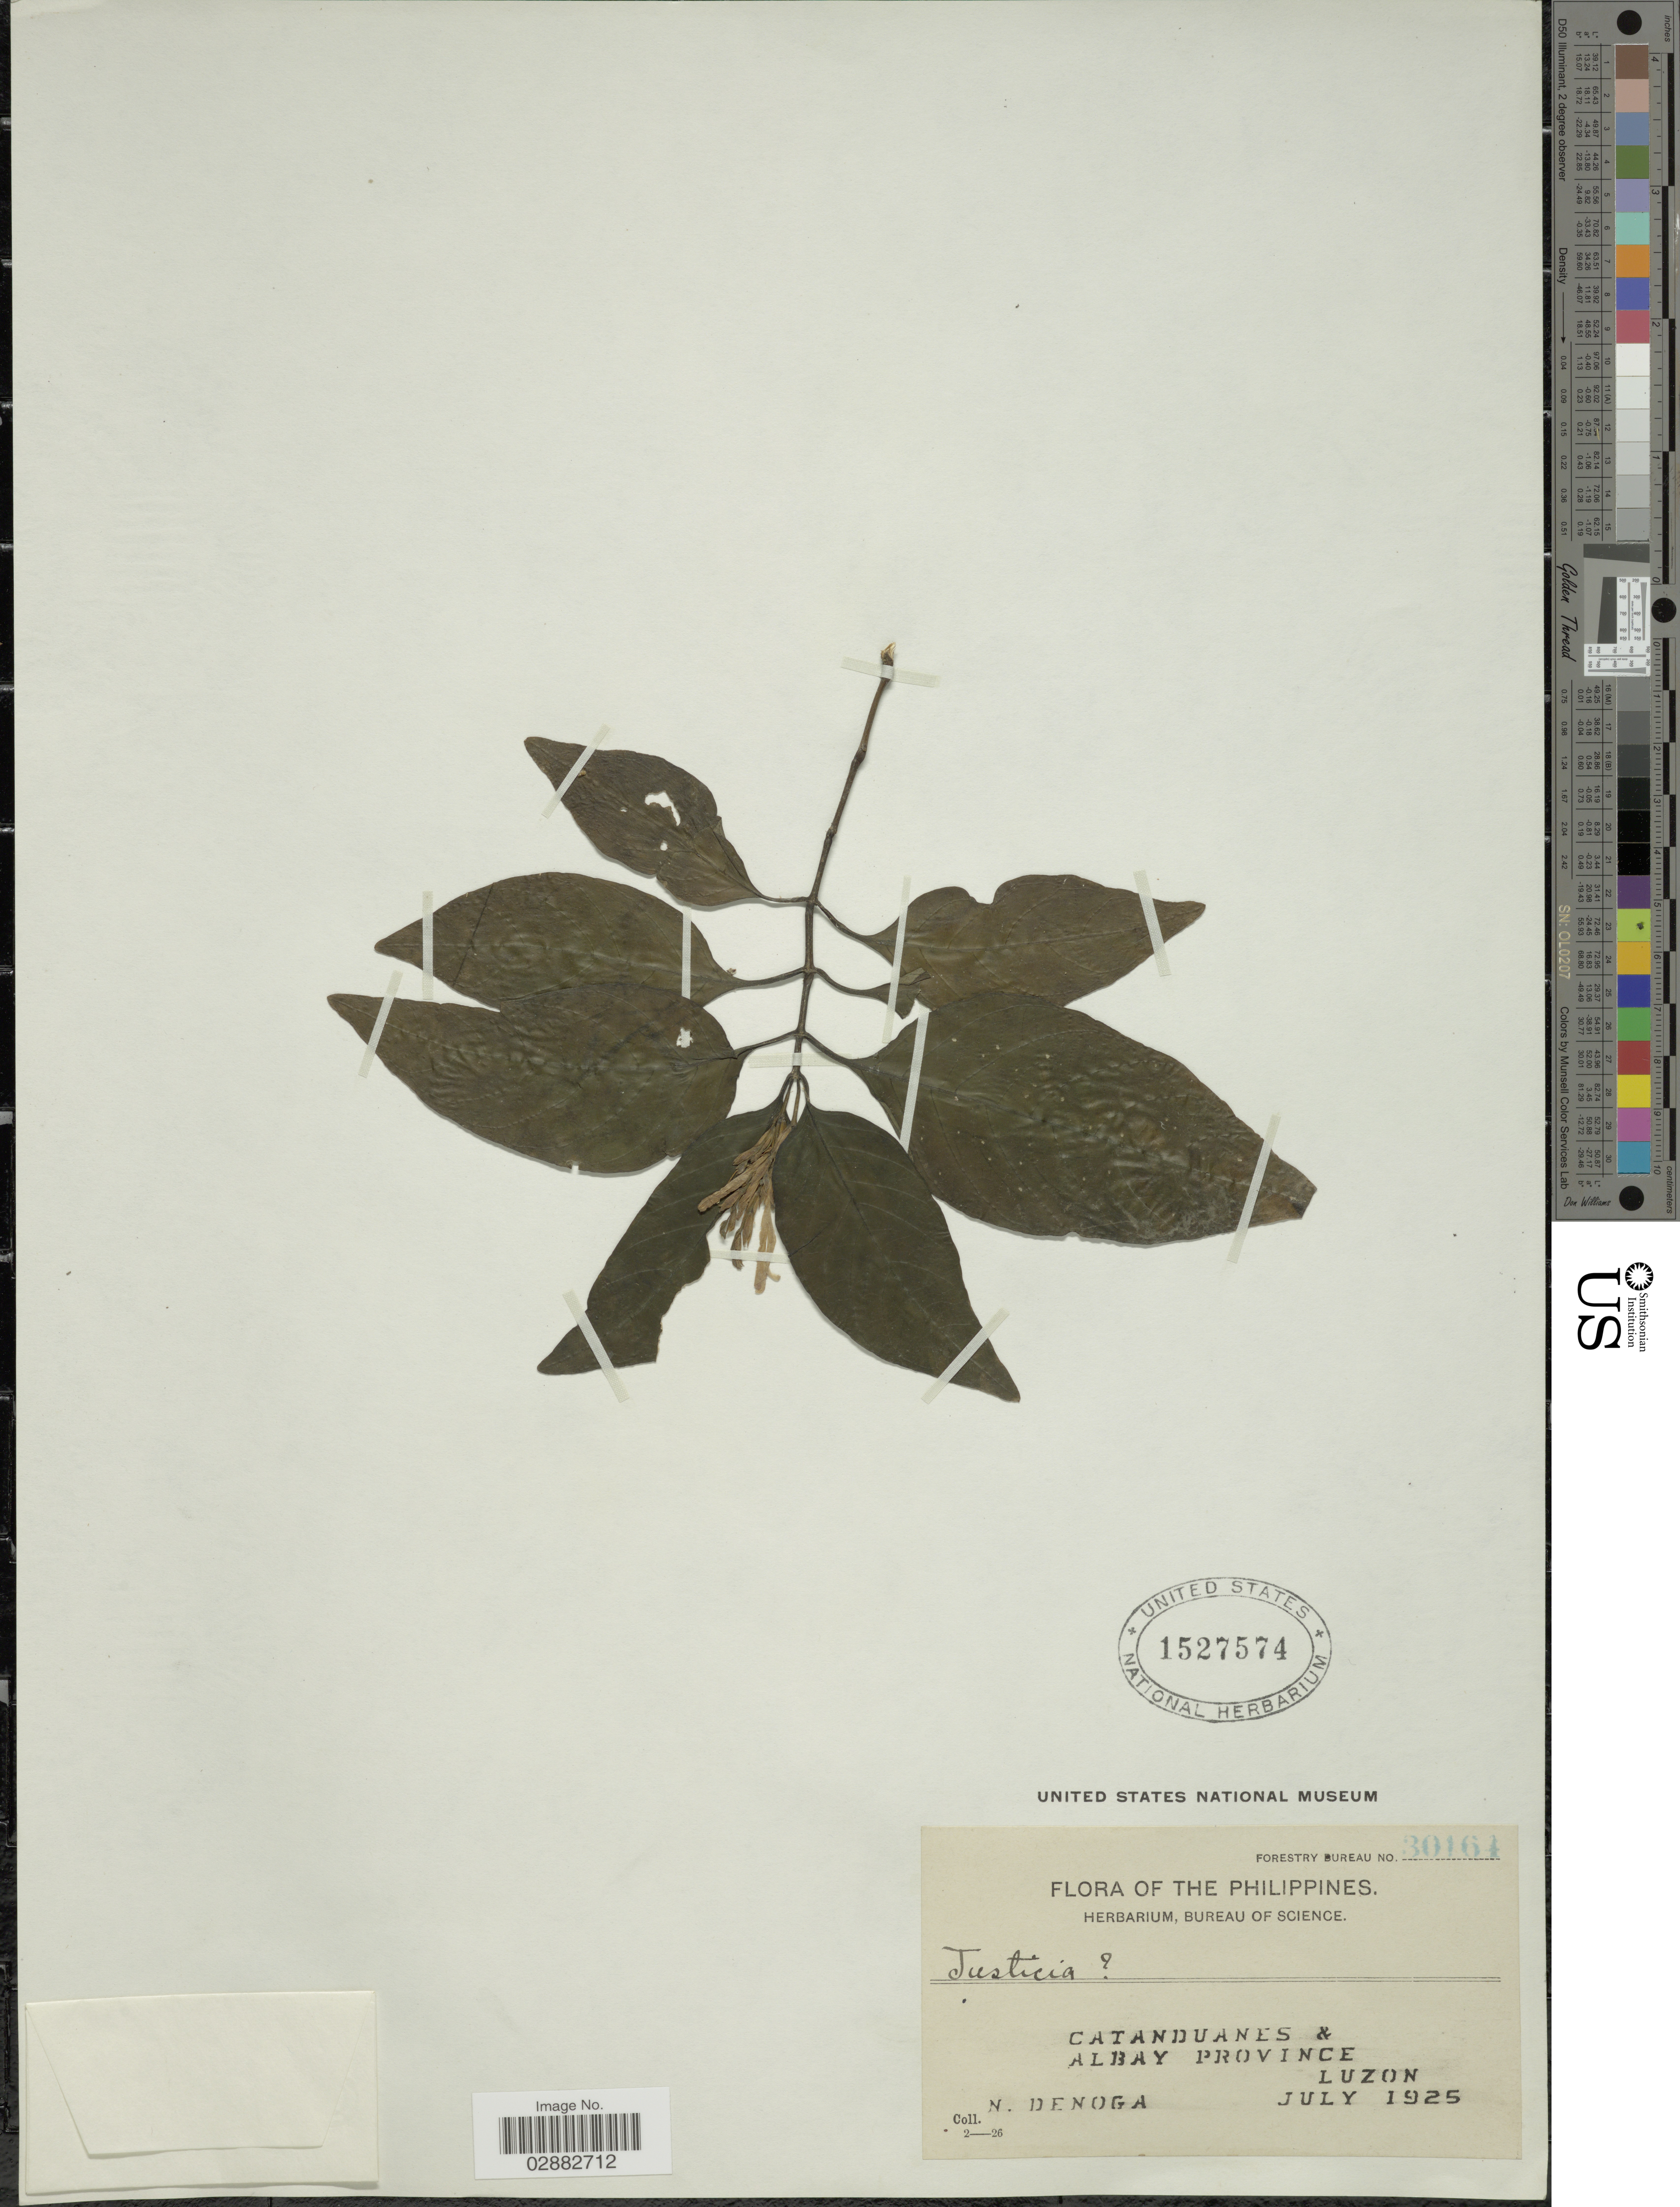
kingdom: Plantae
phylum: Tracheophyta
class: Magnoliopsida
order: Lamiales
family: Acanthaceae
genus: Justicia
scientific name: Justicia sp.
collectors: N. Denoga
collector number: Forestry Bureau 30164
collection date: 1925-07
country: Philippines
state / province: Bicol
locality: Catanduanes & Albay Province Luzon.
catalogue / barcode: US 1527574